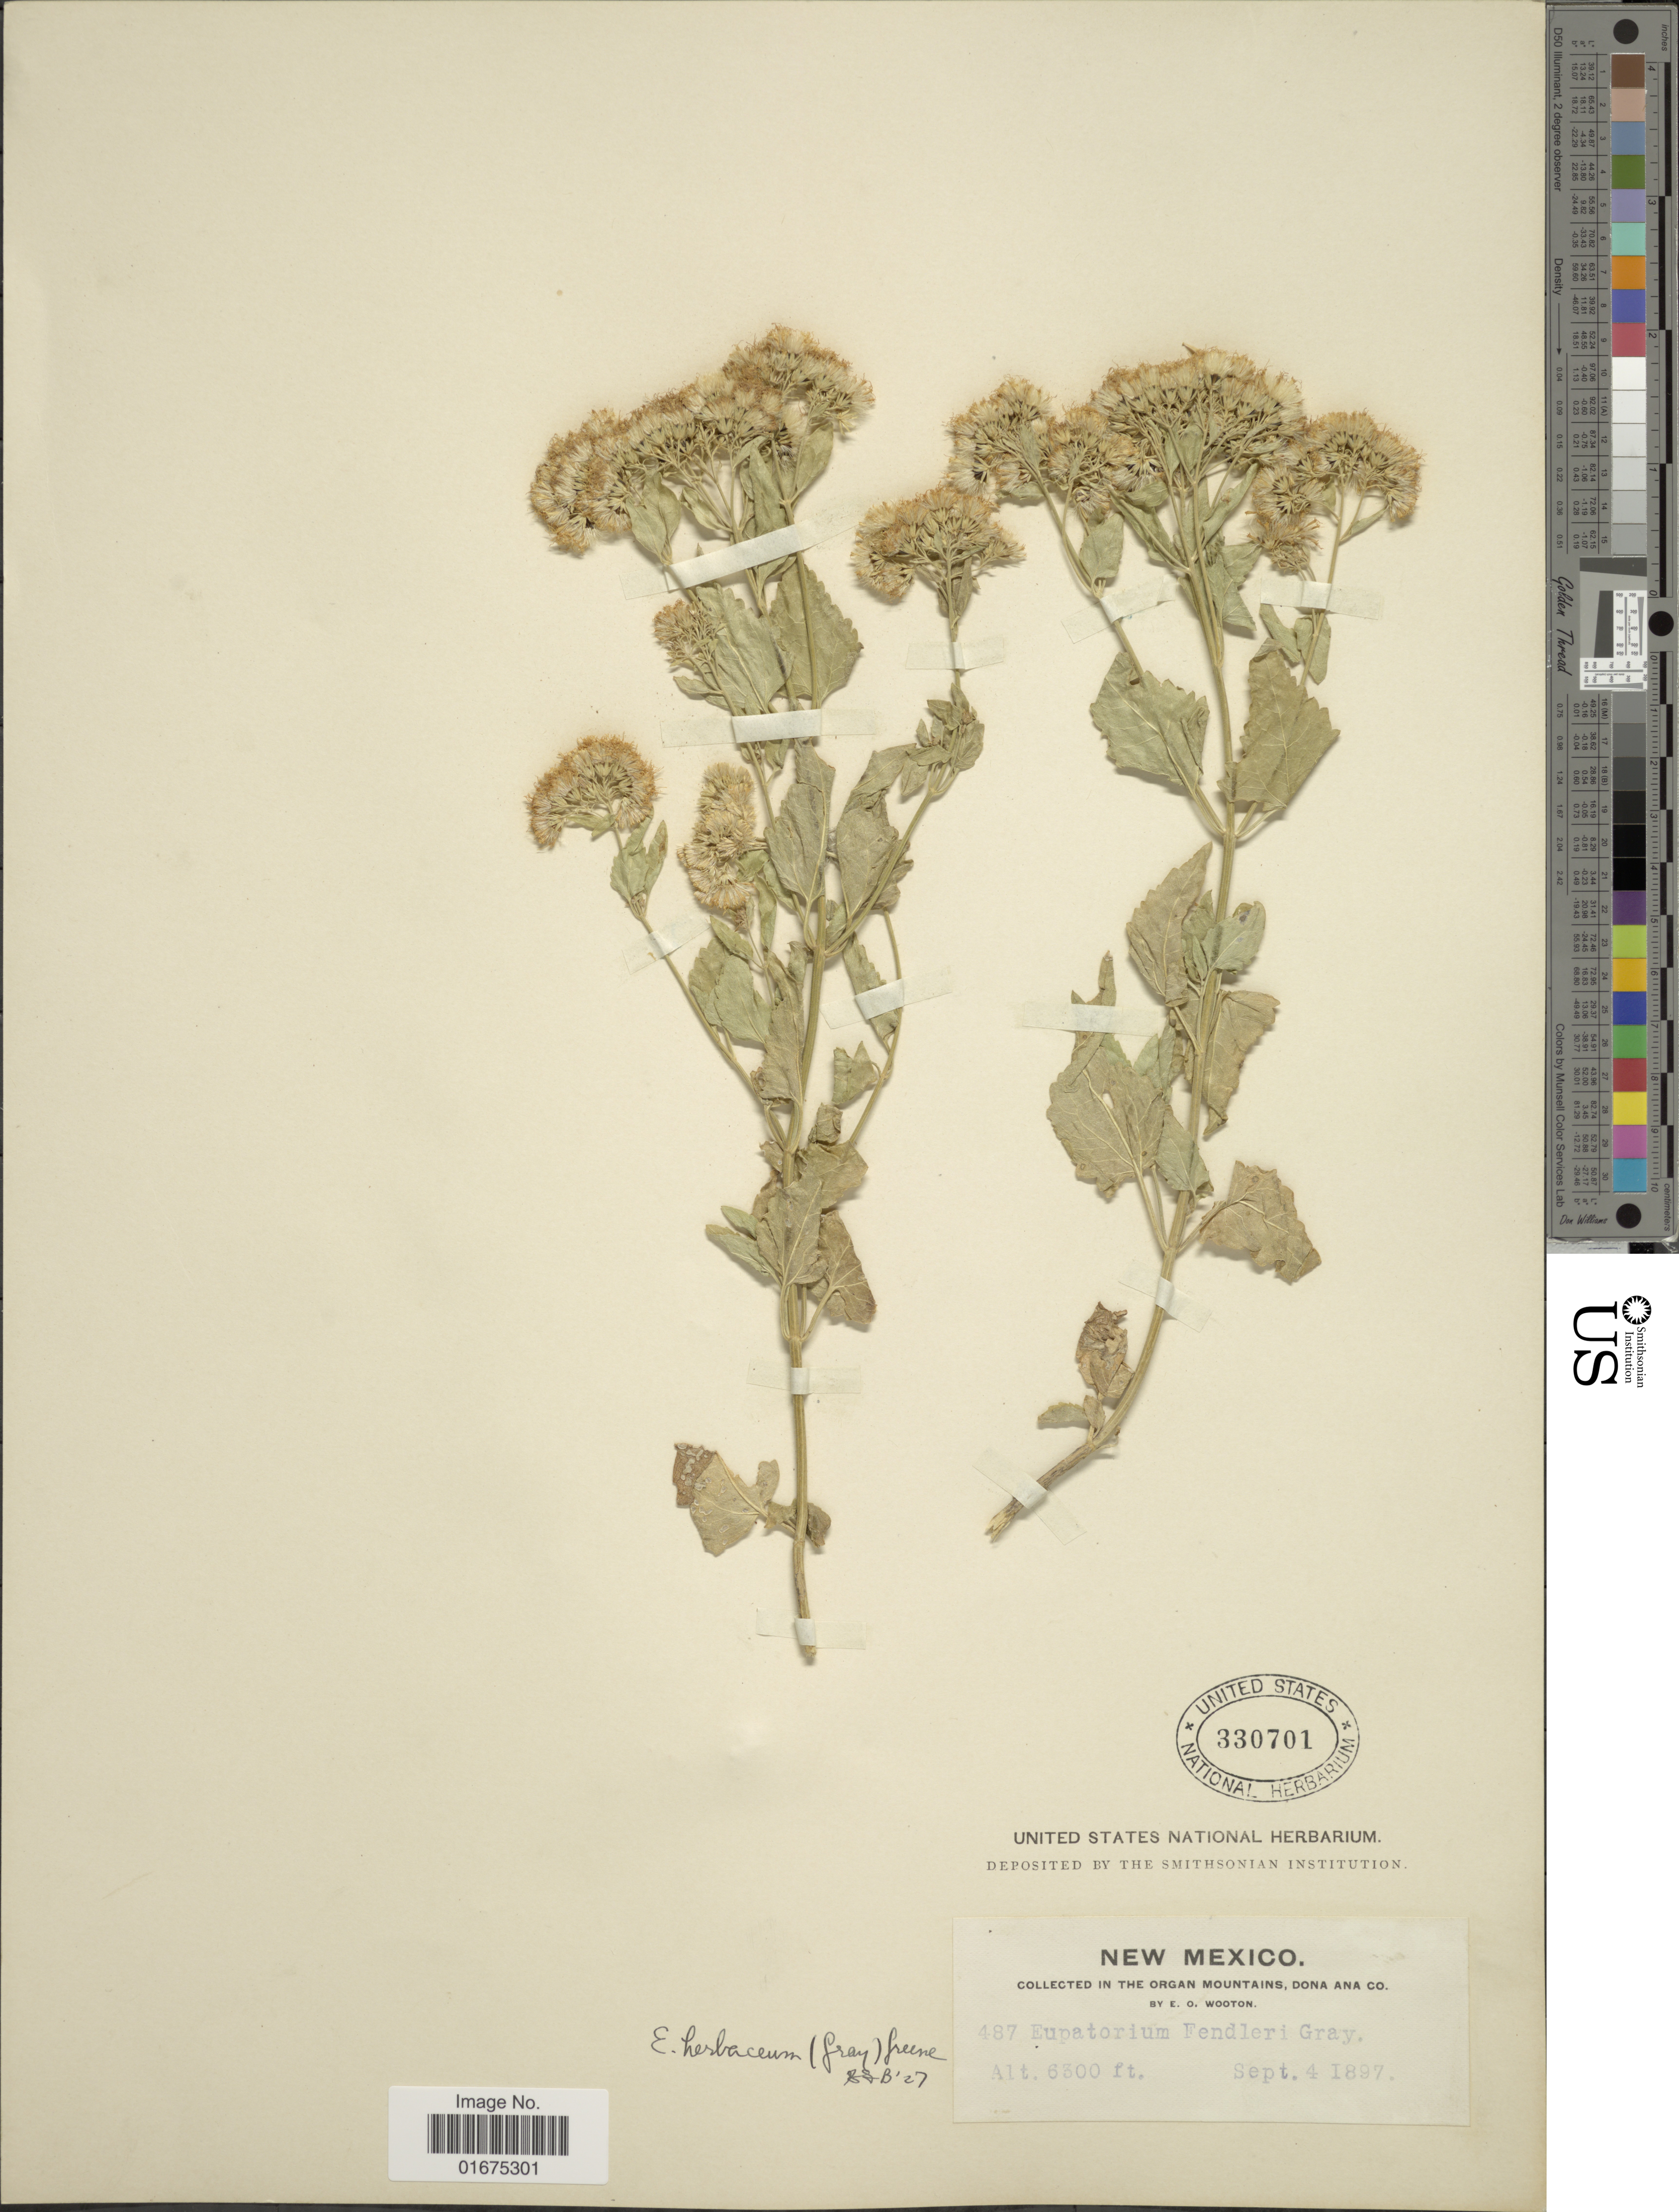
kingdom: Plantae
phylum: Tracheophyta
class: Magnoliopsida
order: Asterales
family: Asteraceae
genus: Ageratina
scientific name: Ageratina herbacea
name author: (A. Gray) R.M. King & H. Rob.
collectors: E. O. Wooton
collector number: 487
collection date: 1897-09-04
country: United States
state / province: New Mexico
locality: In the Organ Mountains, Dona Ana Co.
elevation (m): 1920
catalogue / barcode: US 330701